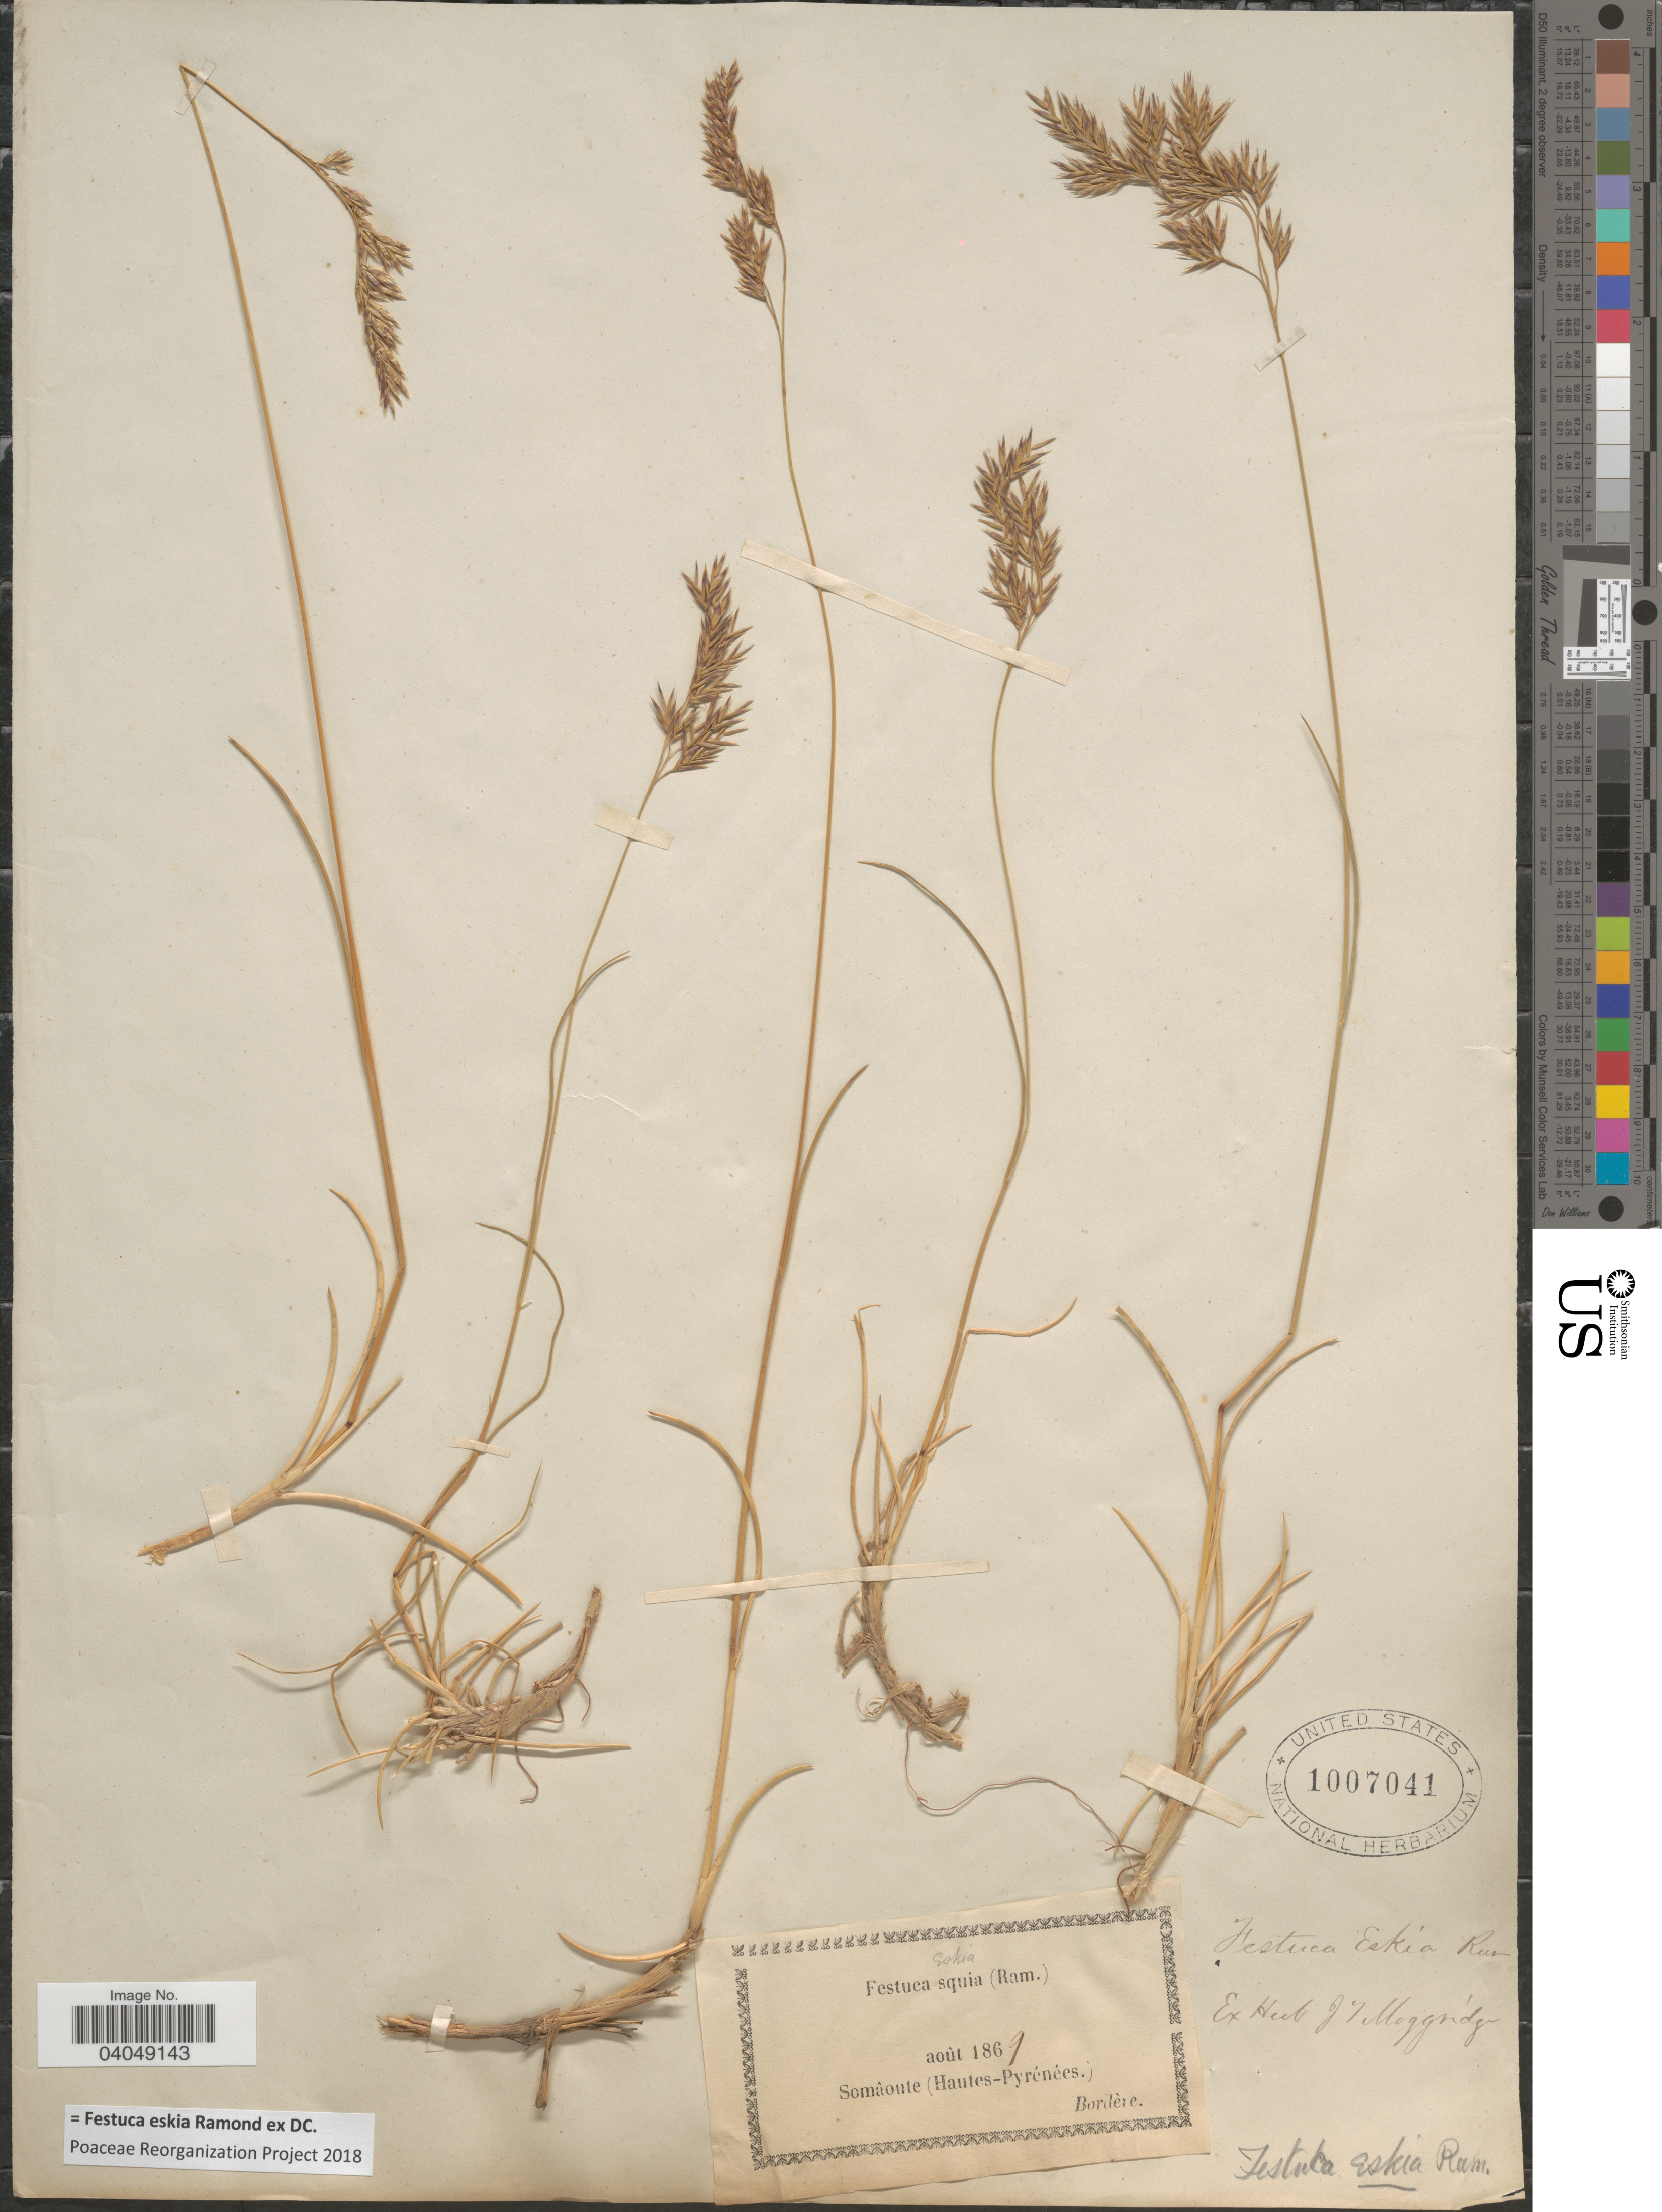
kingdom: Plantae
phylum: Tracheophyta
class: Liliopsida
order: Poales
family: Poaceae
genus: Festuca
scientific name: Festuca eskia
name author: Ramond ex DC.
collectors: -. Bordère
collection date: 1869-08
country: France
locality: Somâoute (Hautes-Pyrénées).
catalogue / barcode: US 1007041